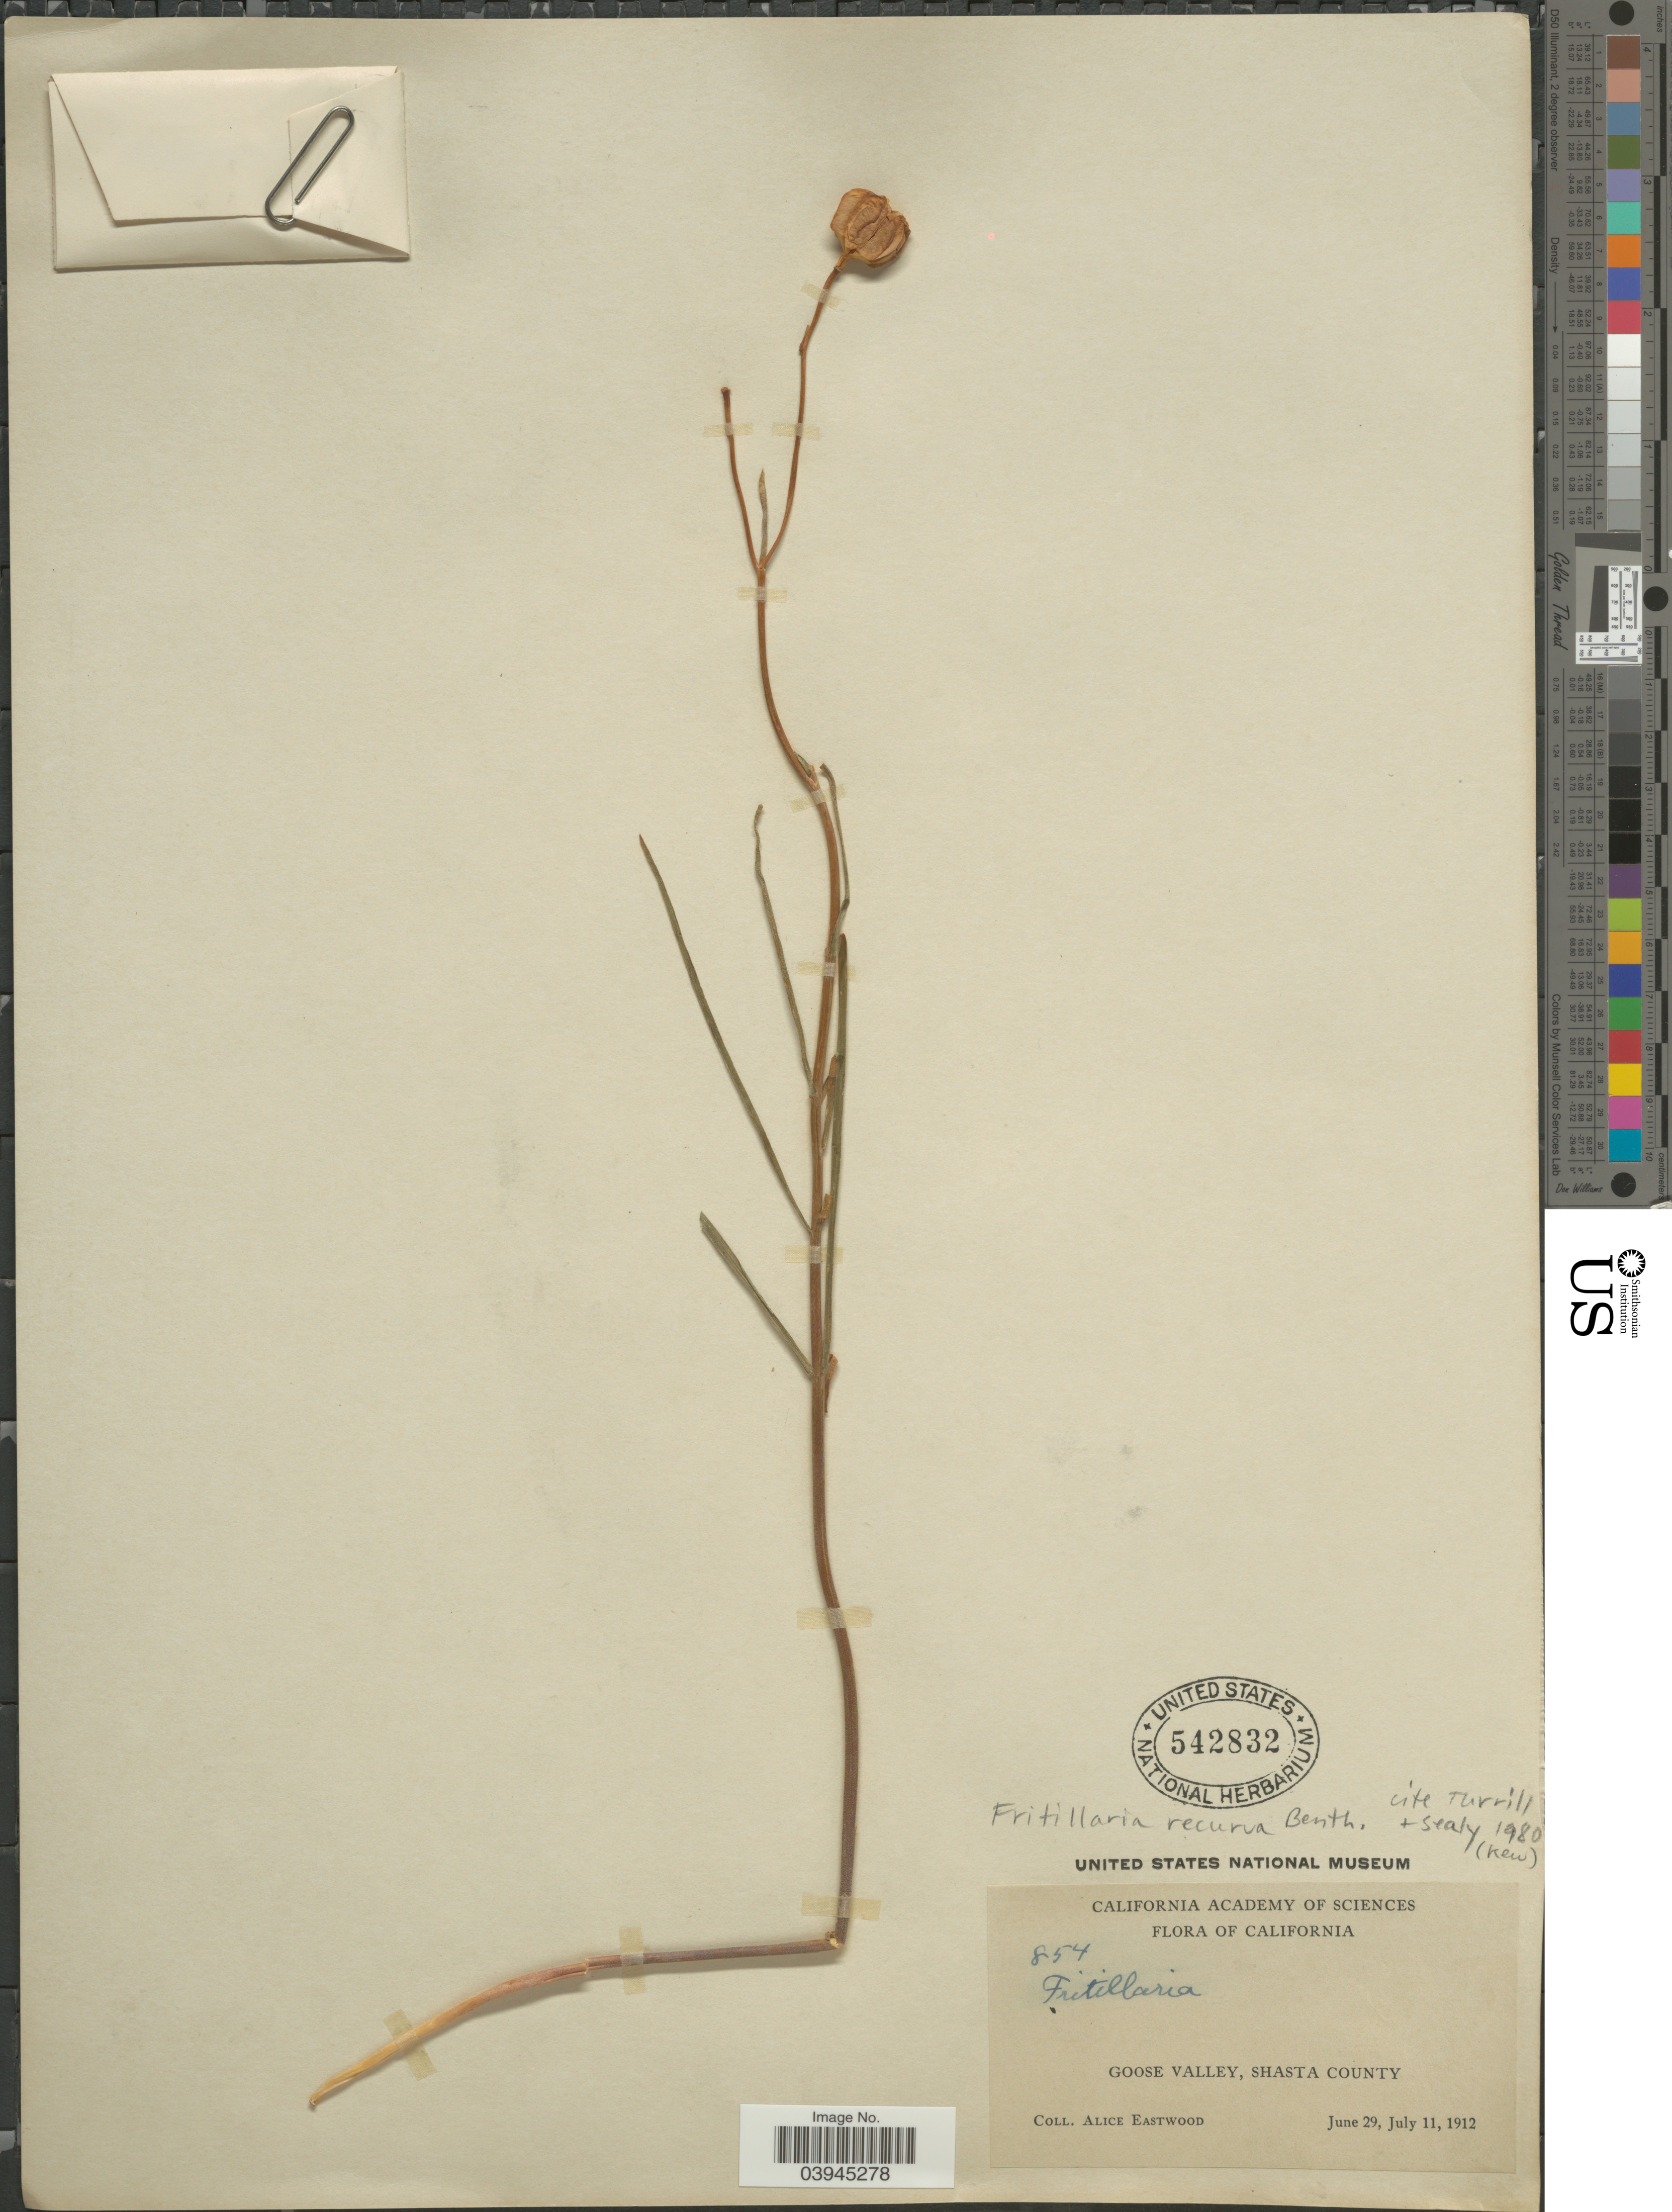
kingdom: Plantae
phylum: Tracheophyta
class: Liliopsida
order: Liliales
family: Liliaceae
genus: Fritillaria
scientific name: Fritillaria recurva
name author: Benth.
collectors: A. Eastwood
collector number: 854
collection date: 1912-06-29/1912-07-11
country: United States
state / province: California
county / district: Shasta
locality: Goose Valley, Shasta County.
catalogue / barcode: US 542832